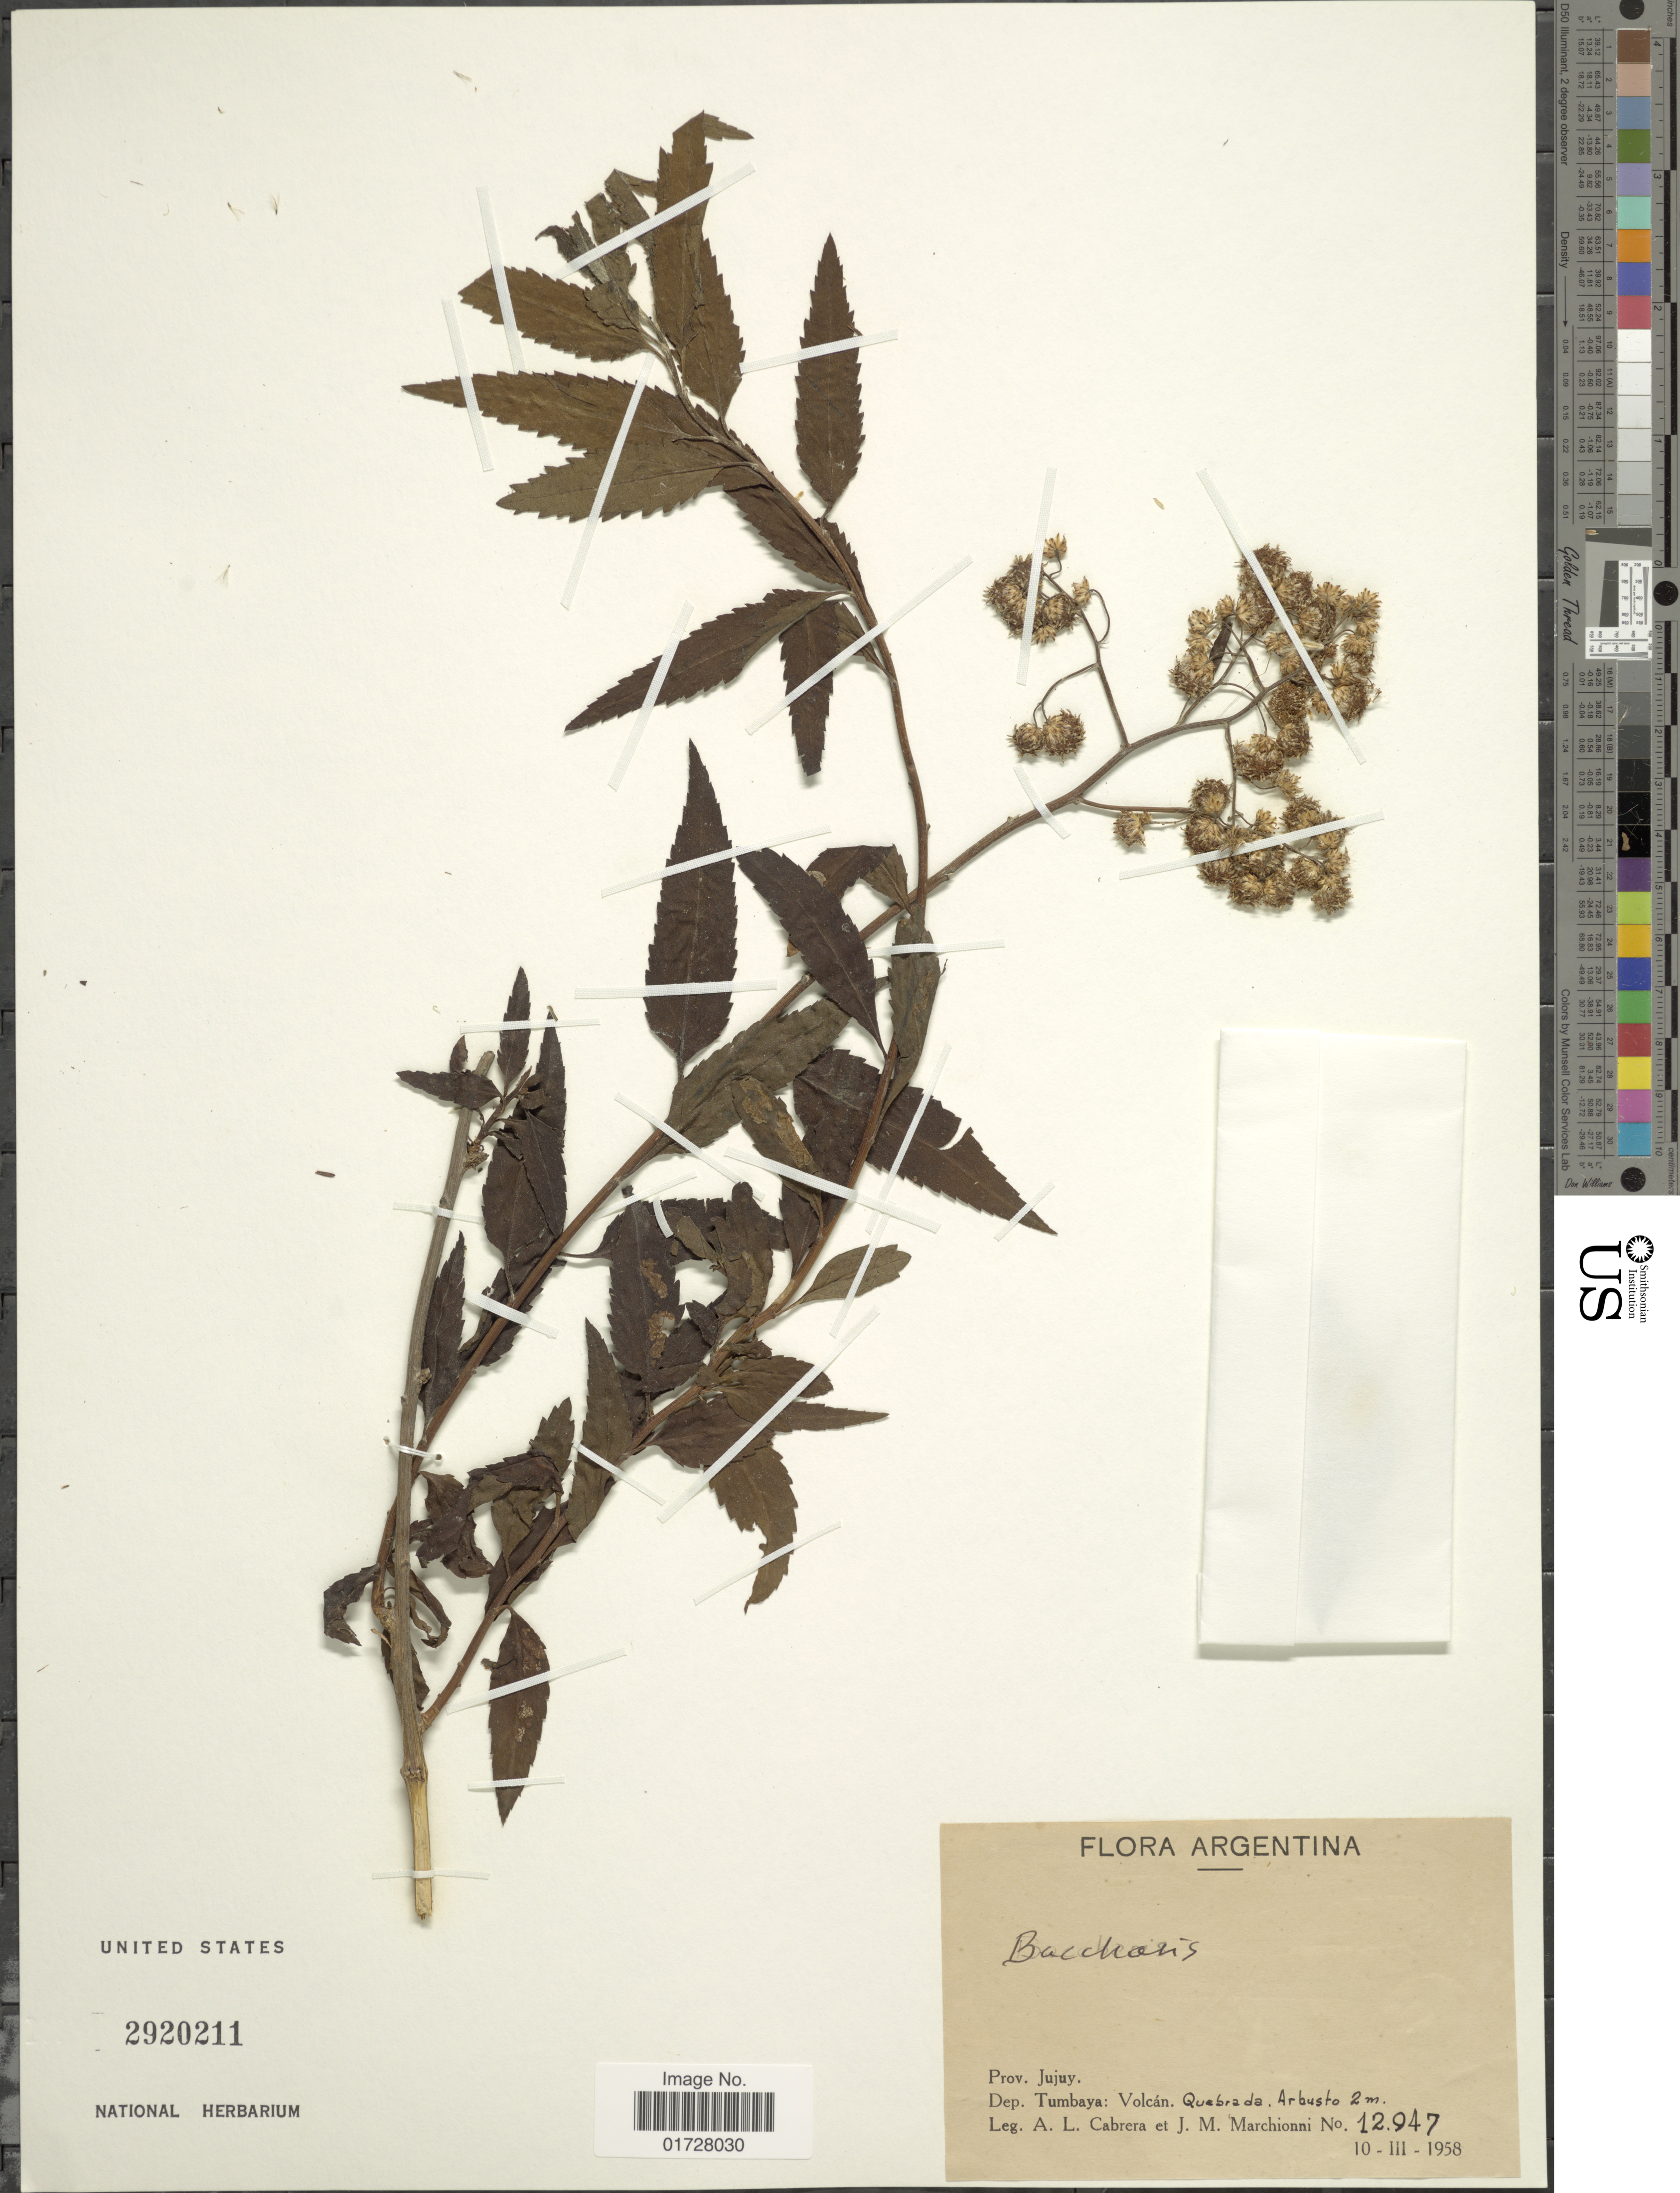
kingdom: Plantae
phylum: Tracheophyta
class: Magnoliopsida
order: Asterales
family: Asteraceae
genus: Baccharis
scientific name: Baccharis sp.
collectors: A. L. Cabrera & J. Marchionni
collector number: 12947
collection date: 1958-03-10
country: Argentina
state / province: Jujuy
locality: Dep. Tumbaya, Volcan Quebrada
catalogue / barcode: US 2920211